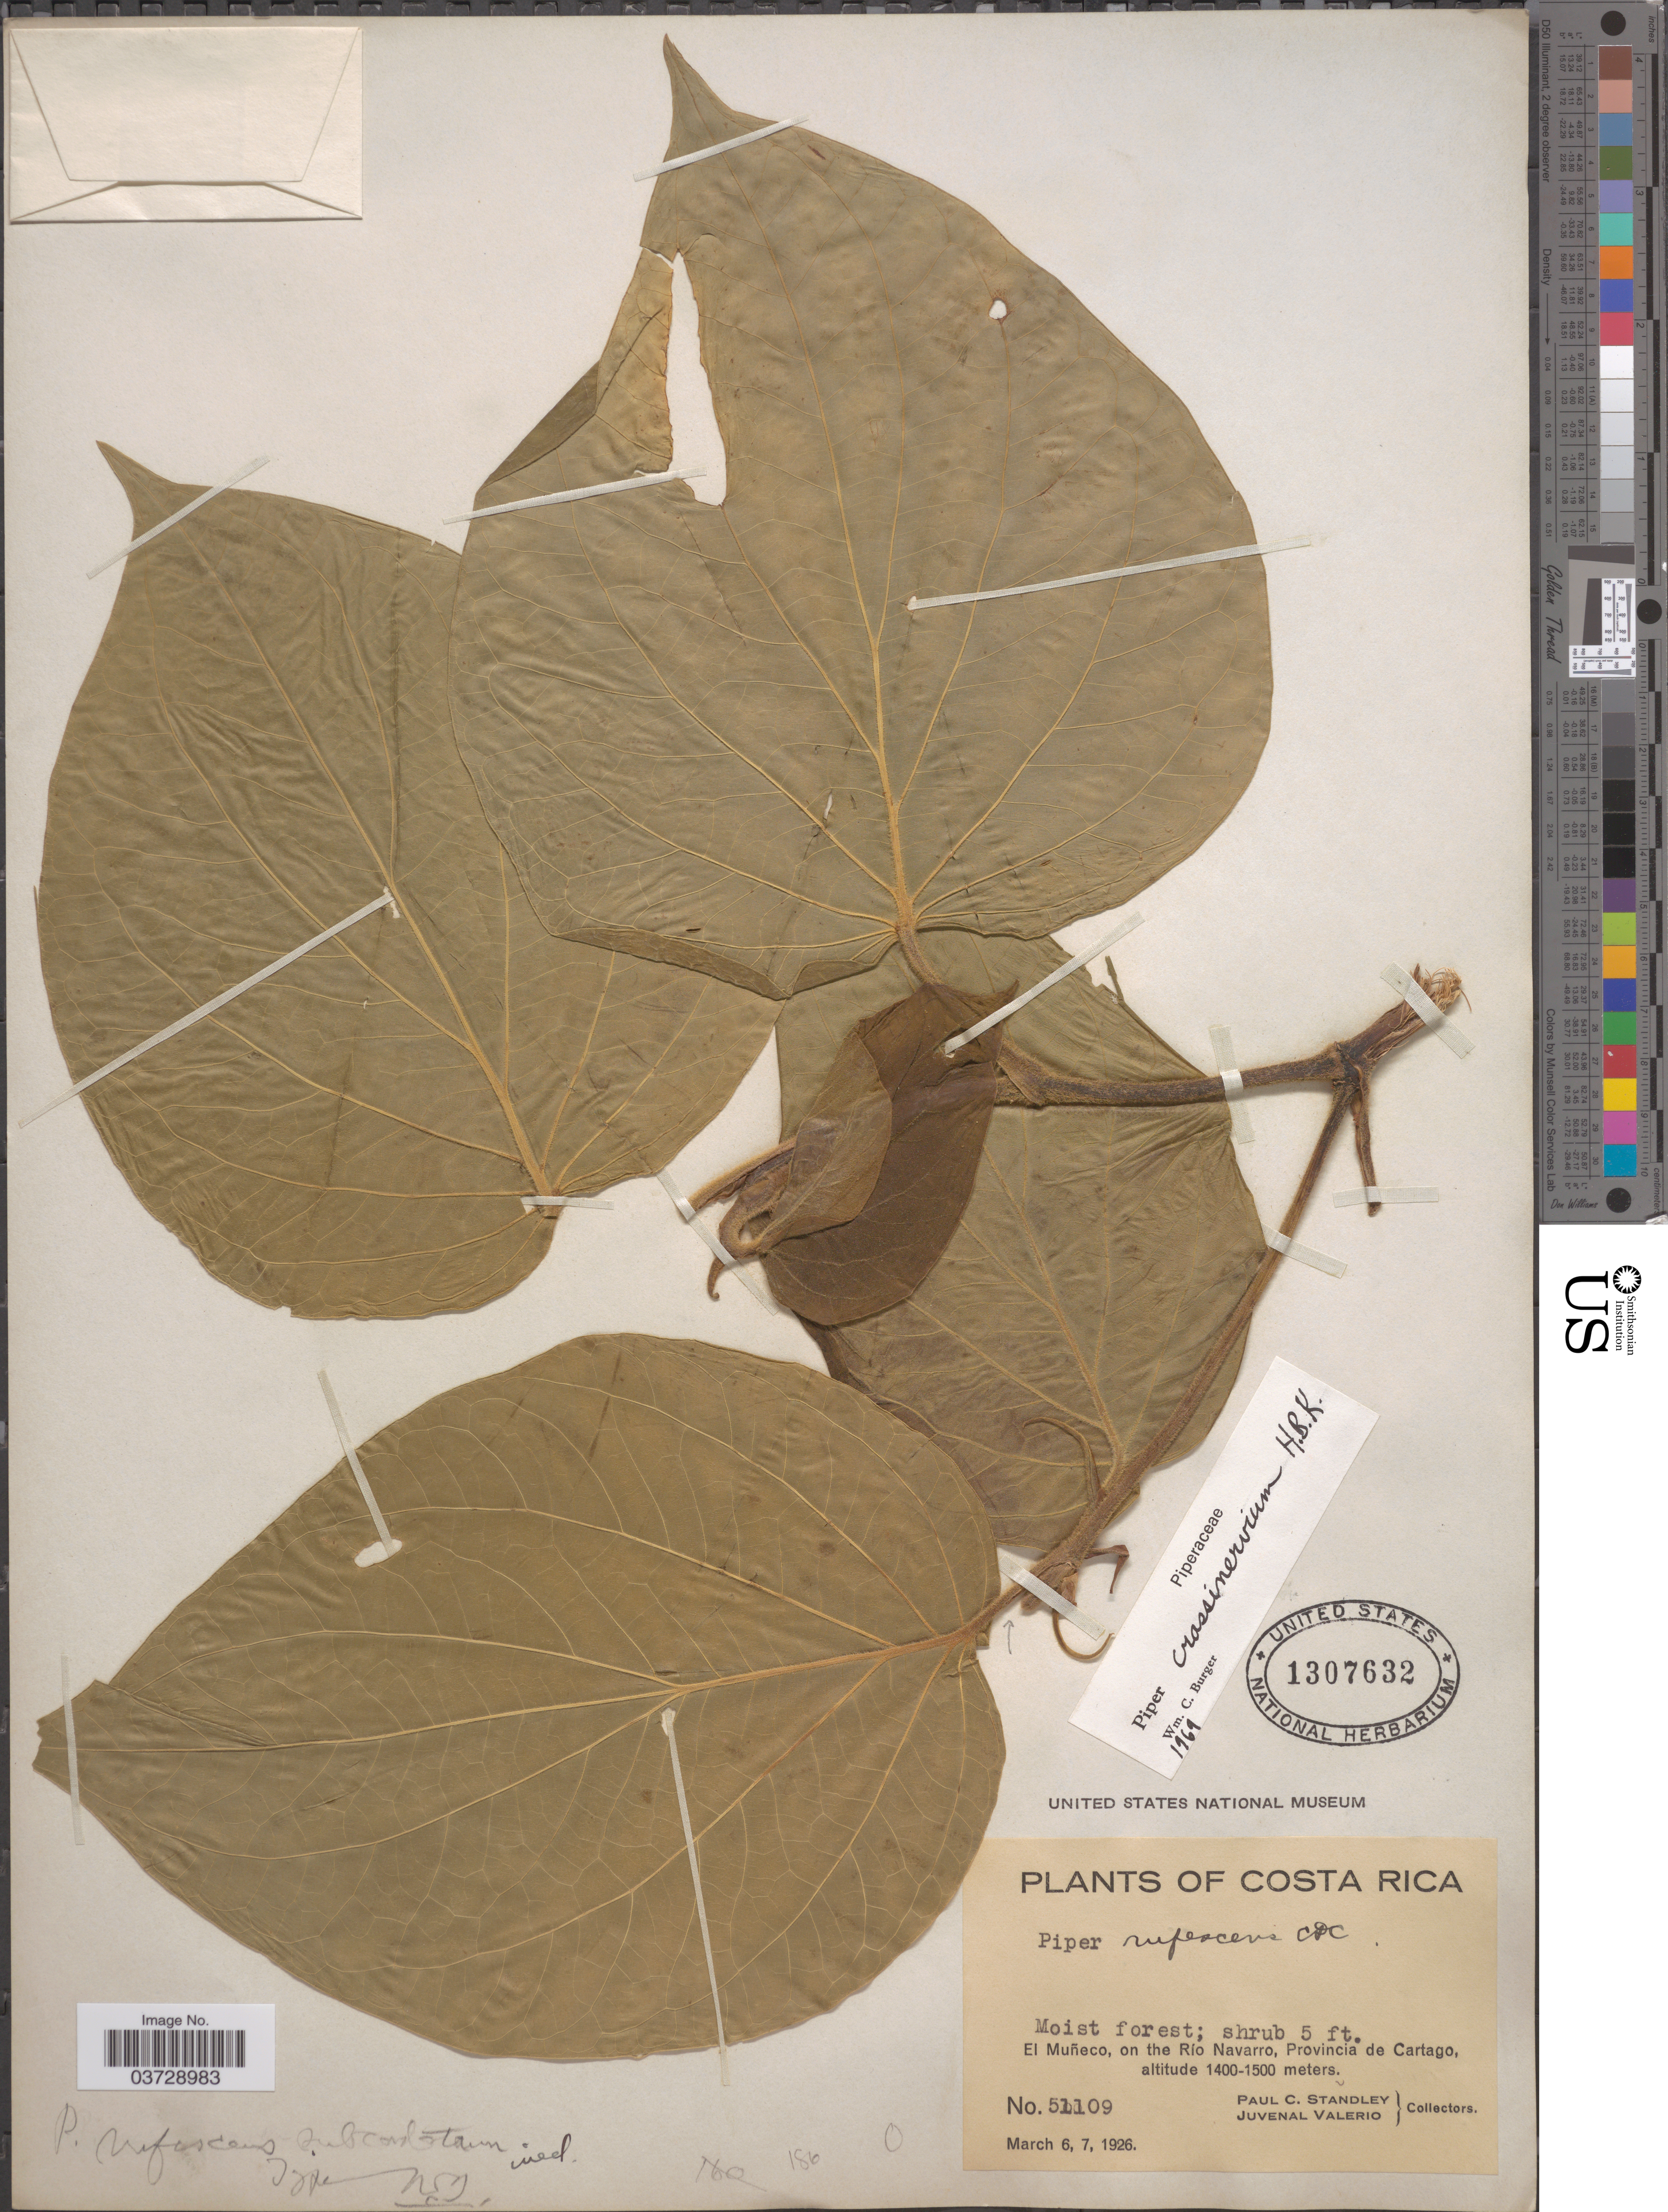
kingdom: Plantae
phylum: Tracheophyta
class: Magnoliopsida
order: Piperales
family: Piperaceae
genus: Piper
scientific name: Piper crassinervium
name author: Kunth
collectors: P. C. Standley & J. Valerio R.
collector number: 51109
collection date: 1926-03-06/1926-03-07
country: Costa Rica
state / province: Cartago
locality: El Muñeco, on the Río Navarro.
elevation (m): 1400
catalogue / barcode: US 1307632